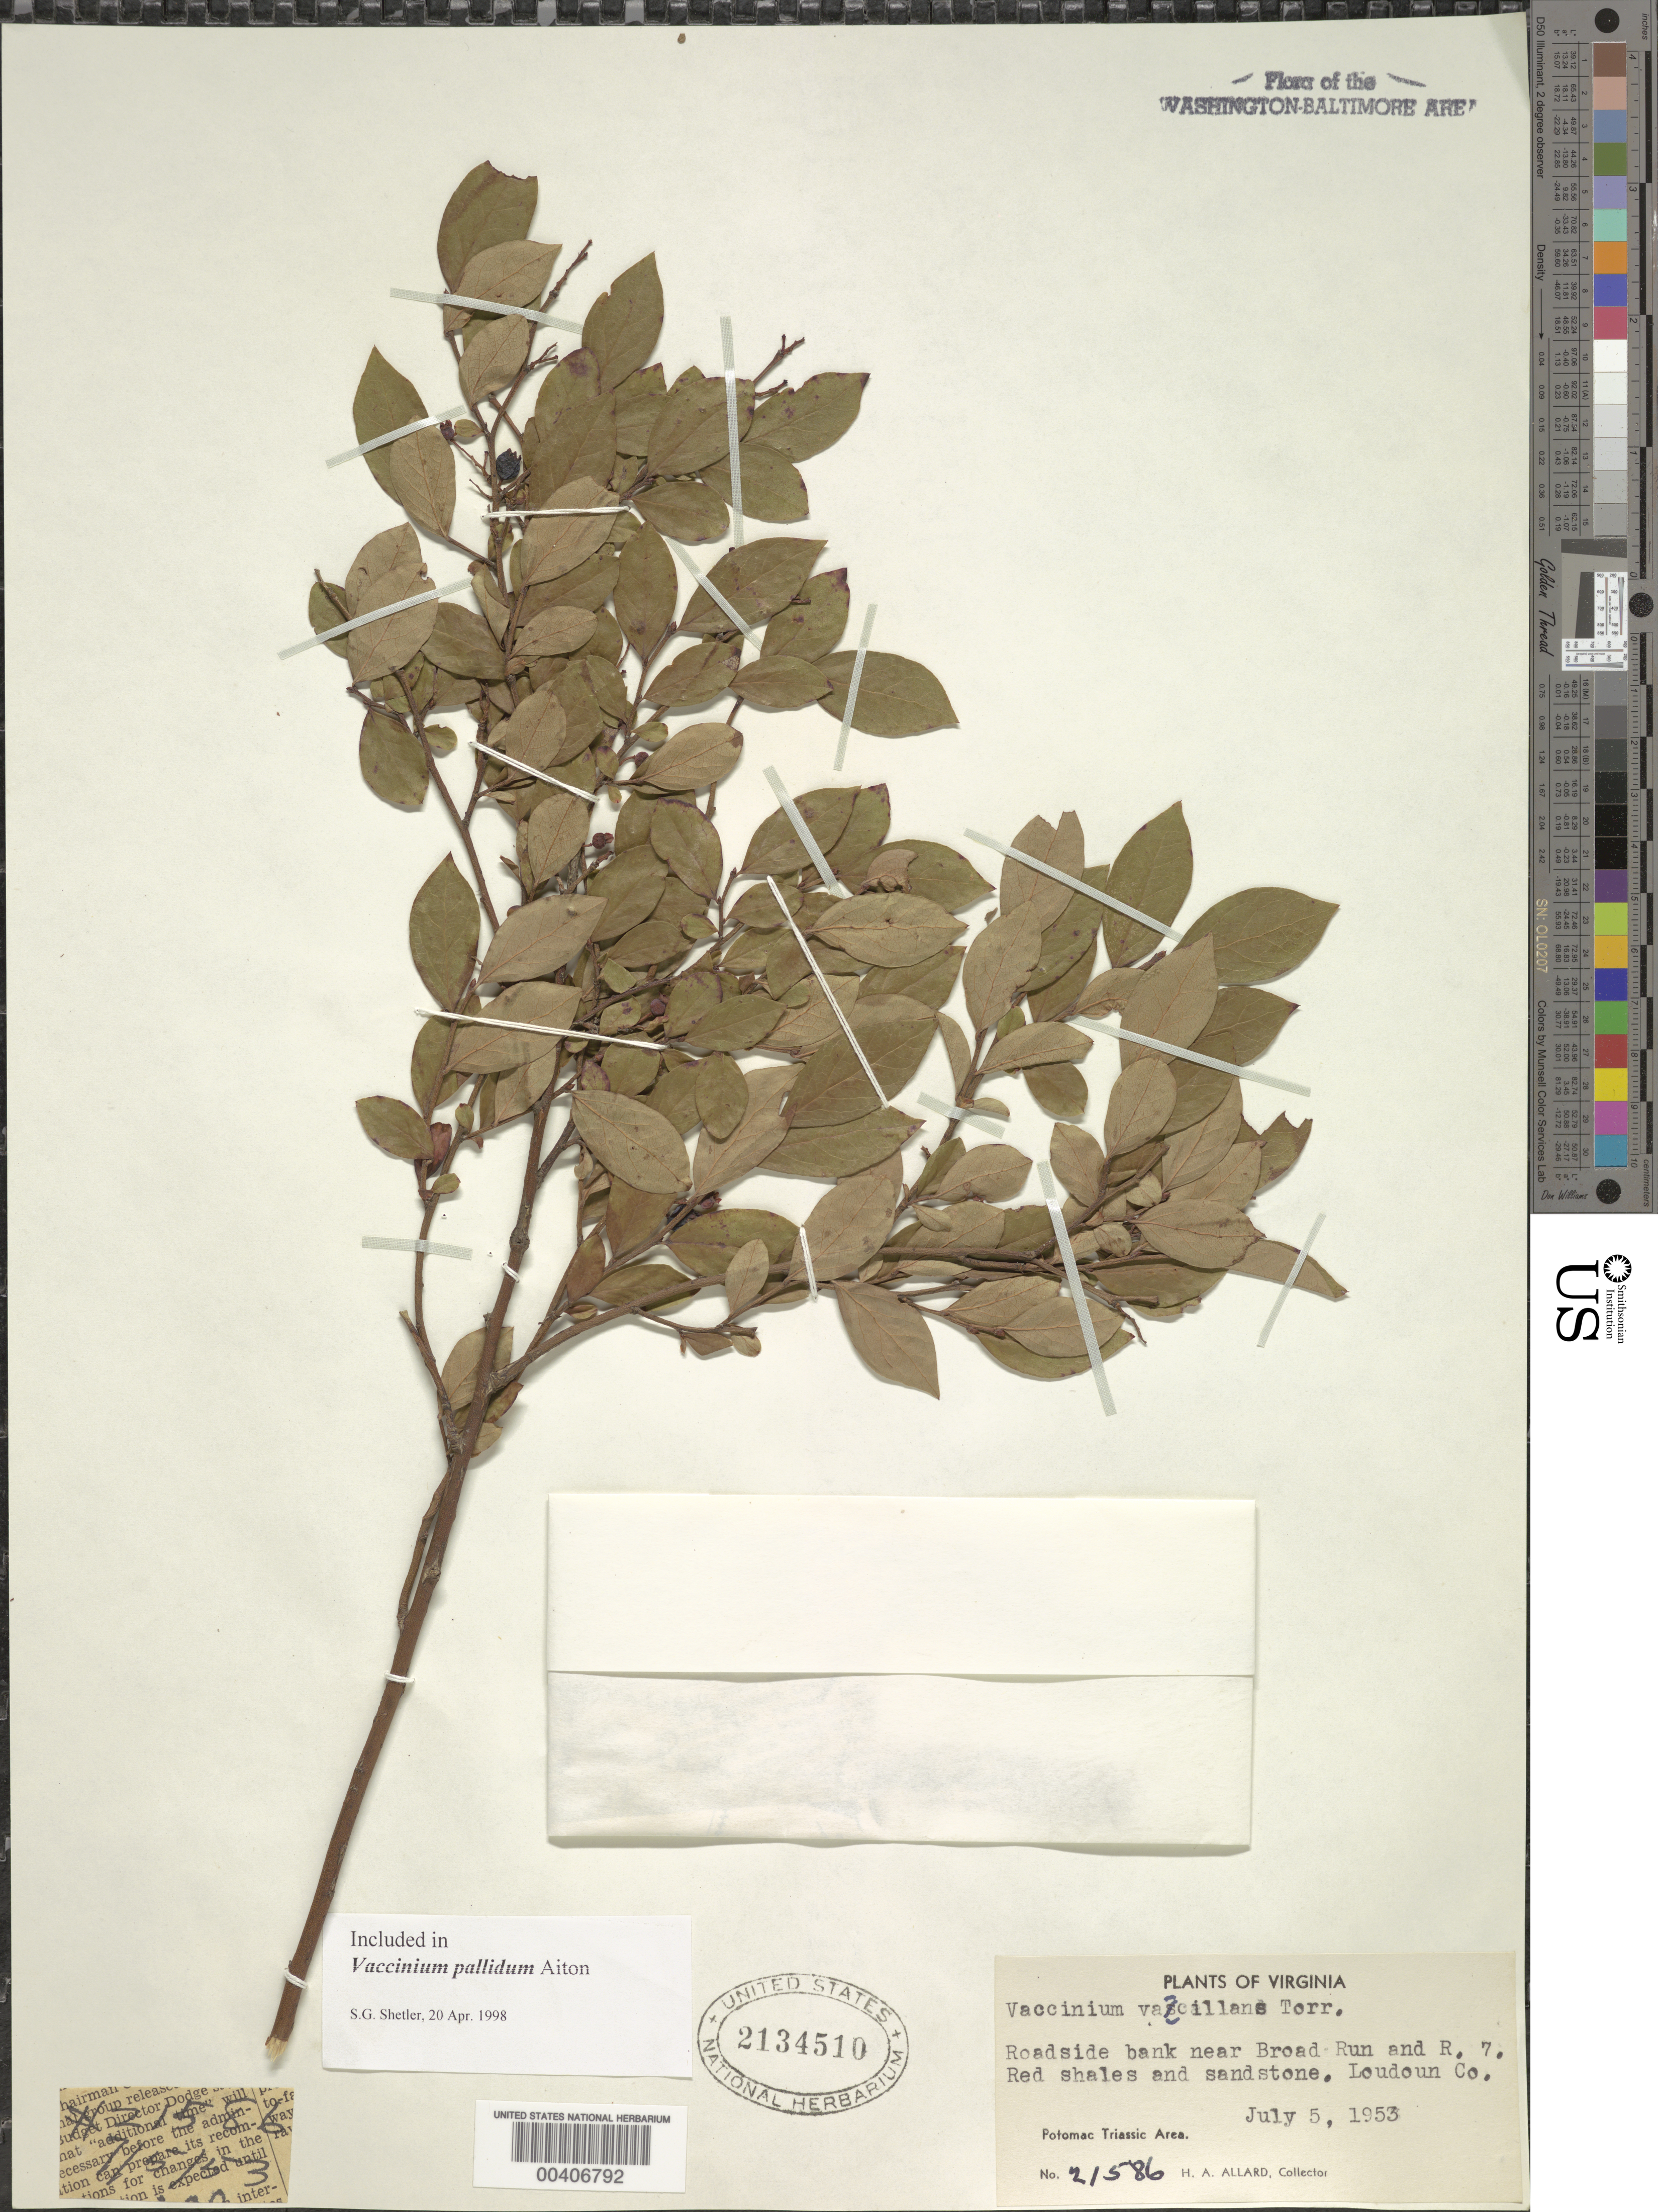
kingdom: Plantae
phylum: Tracheophyta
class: Magnoliopsida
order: Ericales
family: Ericaceae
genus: Vaccinium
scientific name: Vaccinium pallidum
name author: Aiton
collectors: H. A. Allard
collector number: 21586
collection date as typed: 05 Jul 1953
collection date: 1953-07-05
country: United States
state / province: Virginia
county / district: Loudoun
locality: Broad Run and Route 7 vicinity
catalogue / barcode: US 2134510